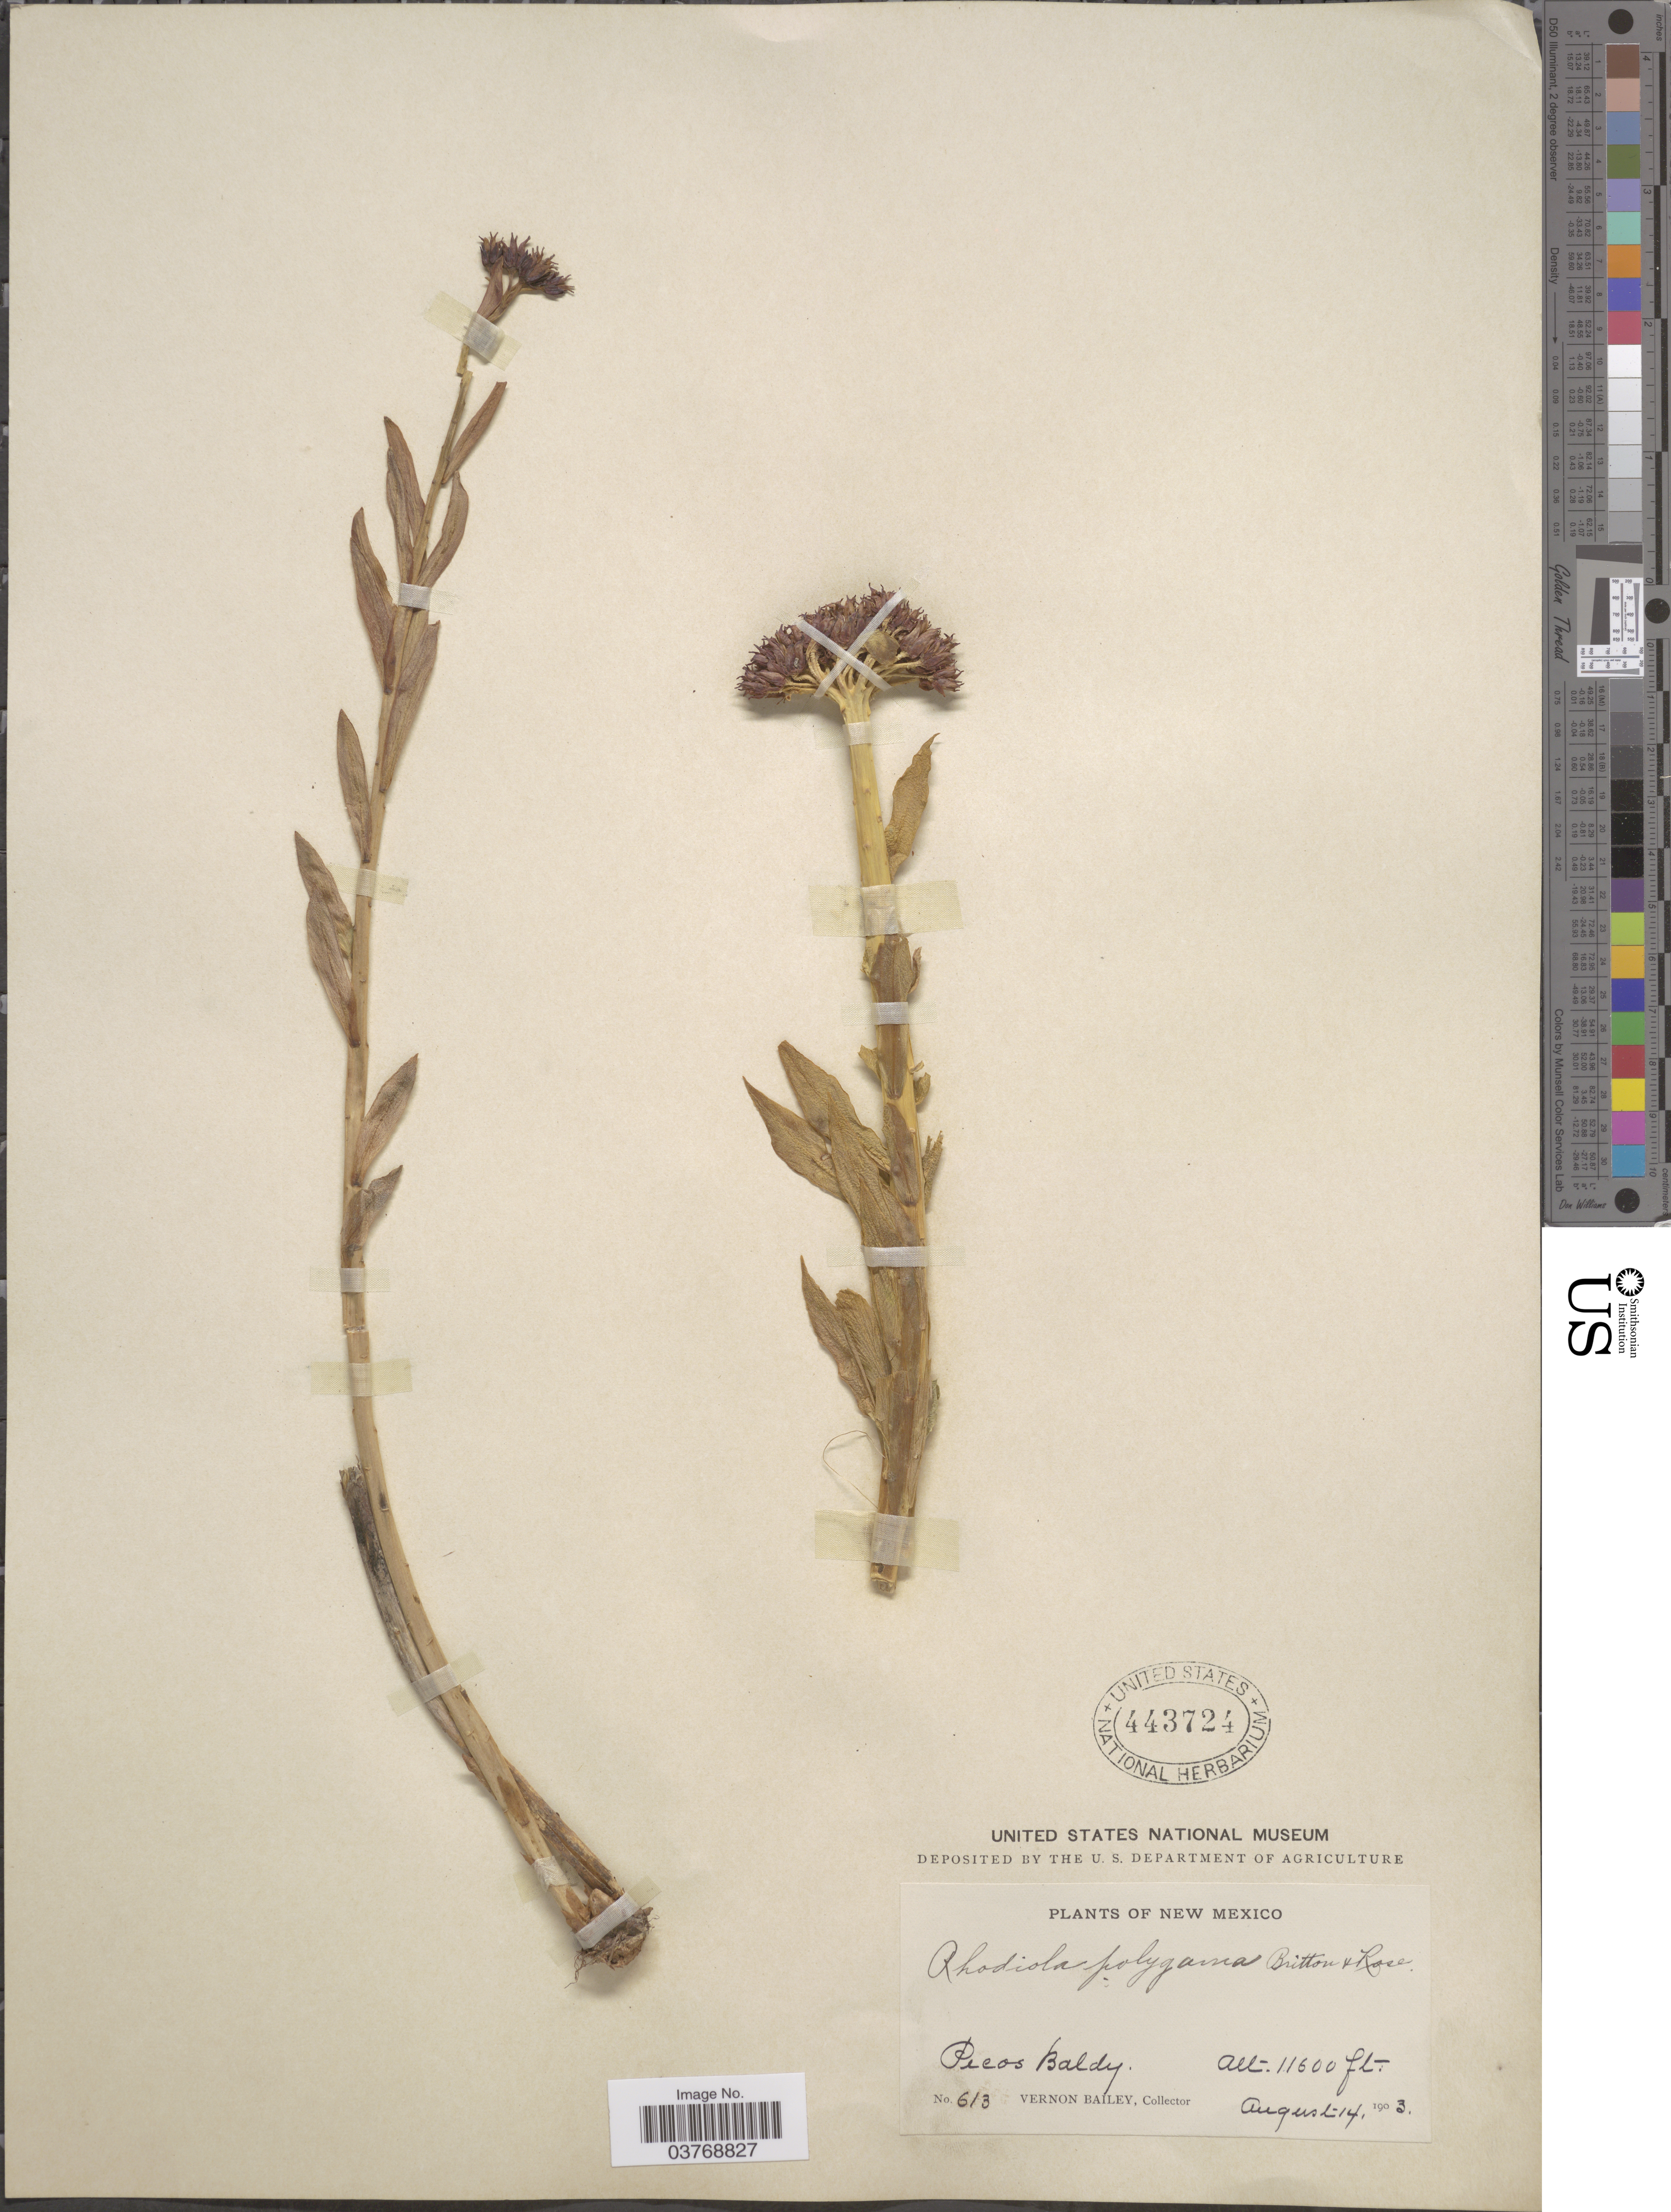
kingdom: Plantae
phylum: Tracheophyta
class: Magnoliopsida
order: Saxifragales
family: Crassulaceae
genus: Rhodiola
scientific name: Rhodiola integrifolia subsp. integrifolia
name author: Raf.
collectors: V. O. Bailey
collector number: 613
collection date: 1903-08-14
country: United States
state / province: New Mexico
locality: Pecos Baldy.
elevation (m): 3536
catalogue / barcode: US 443724